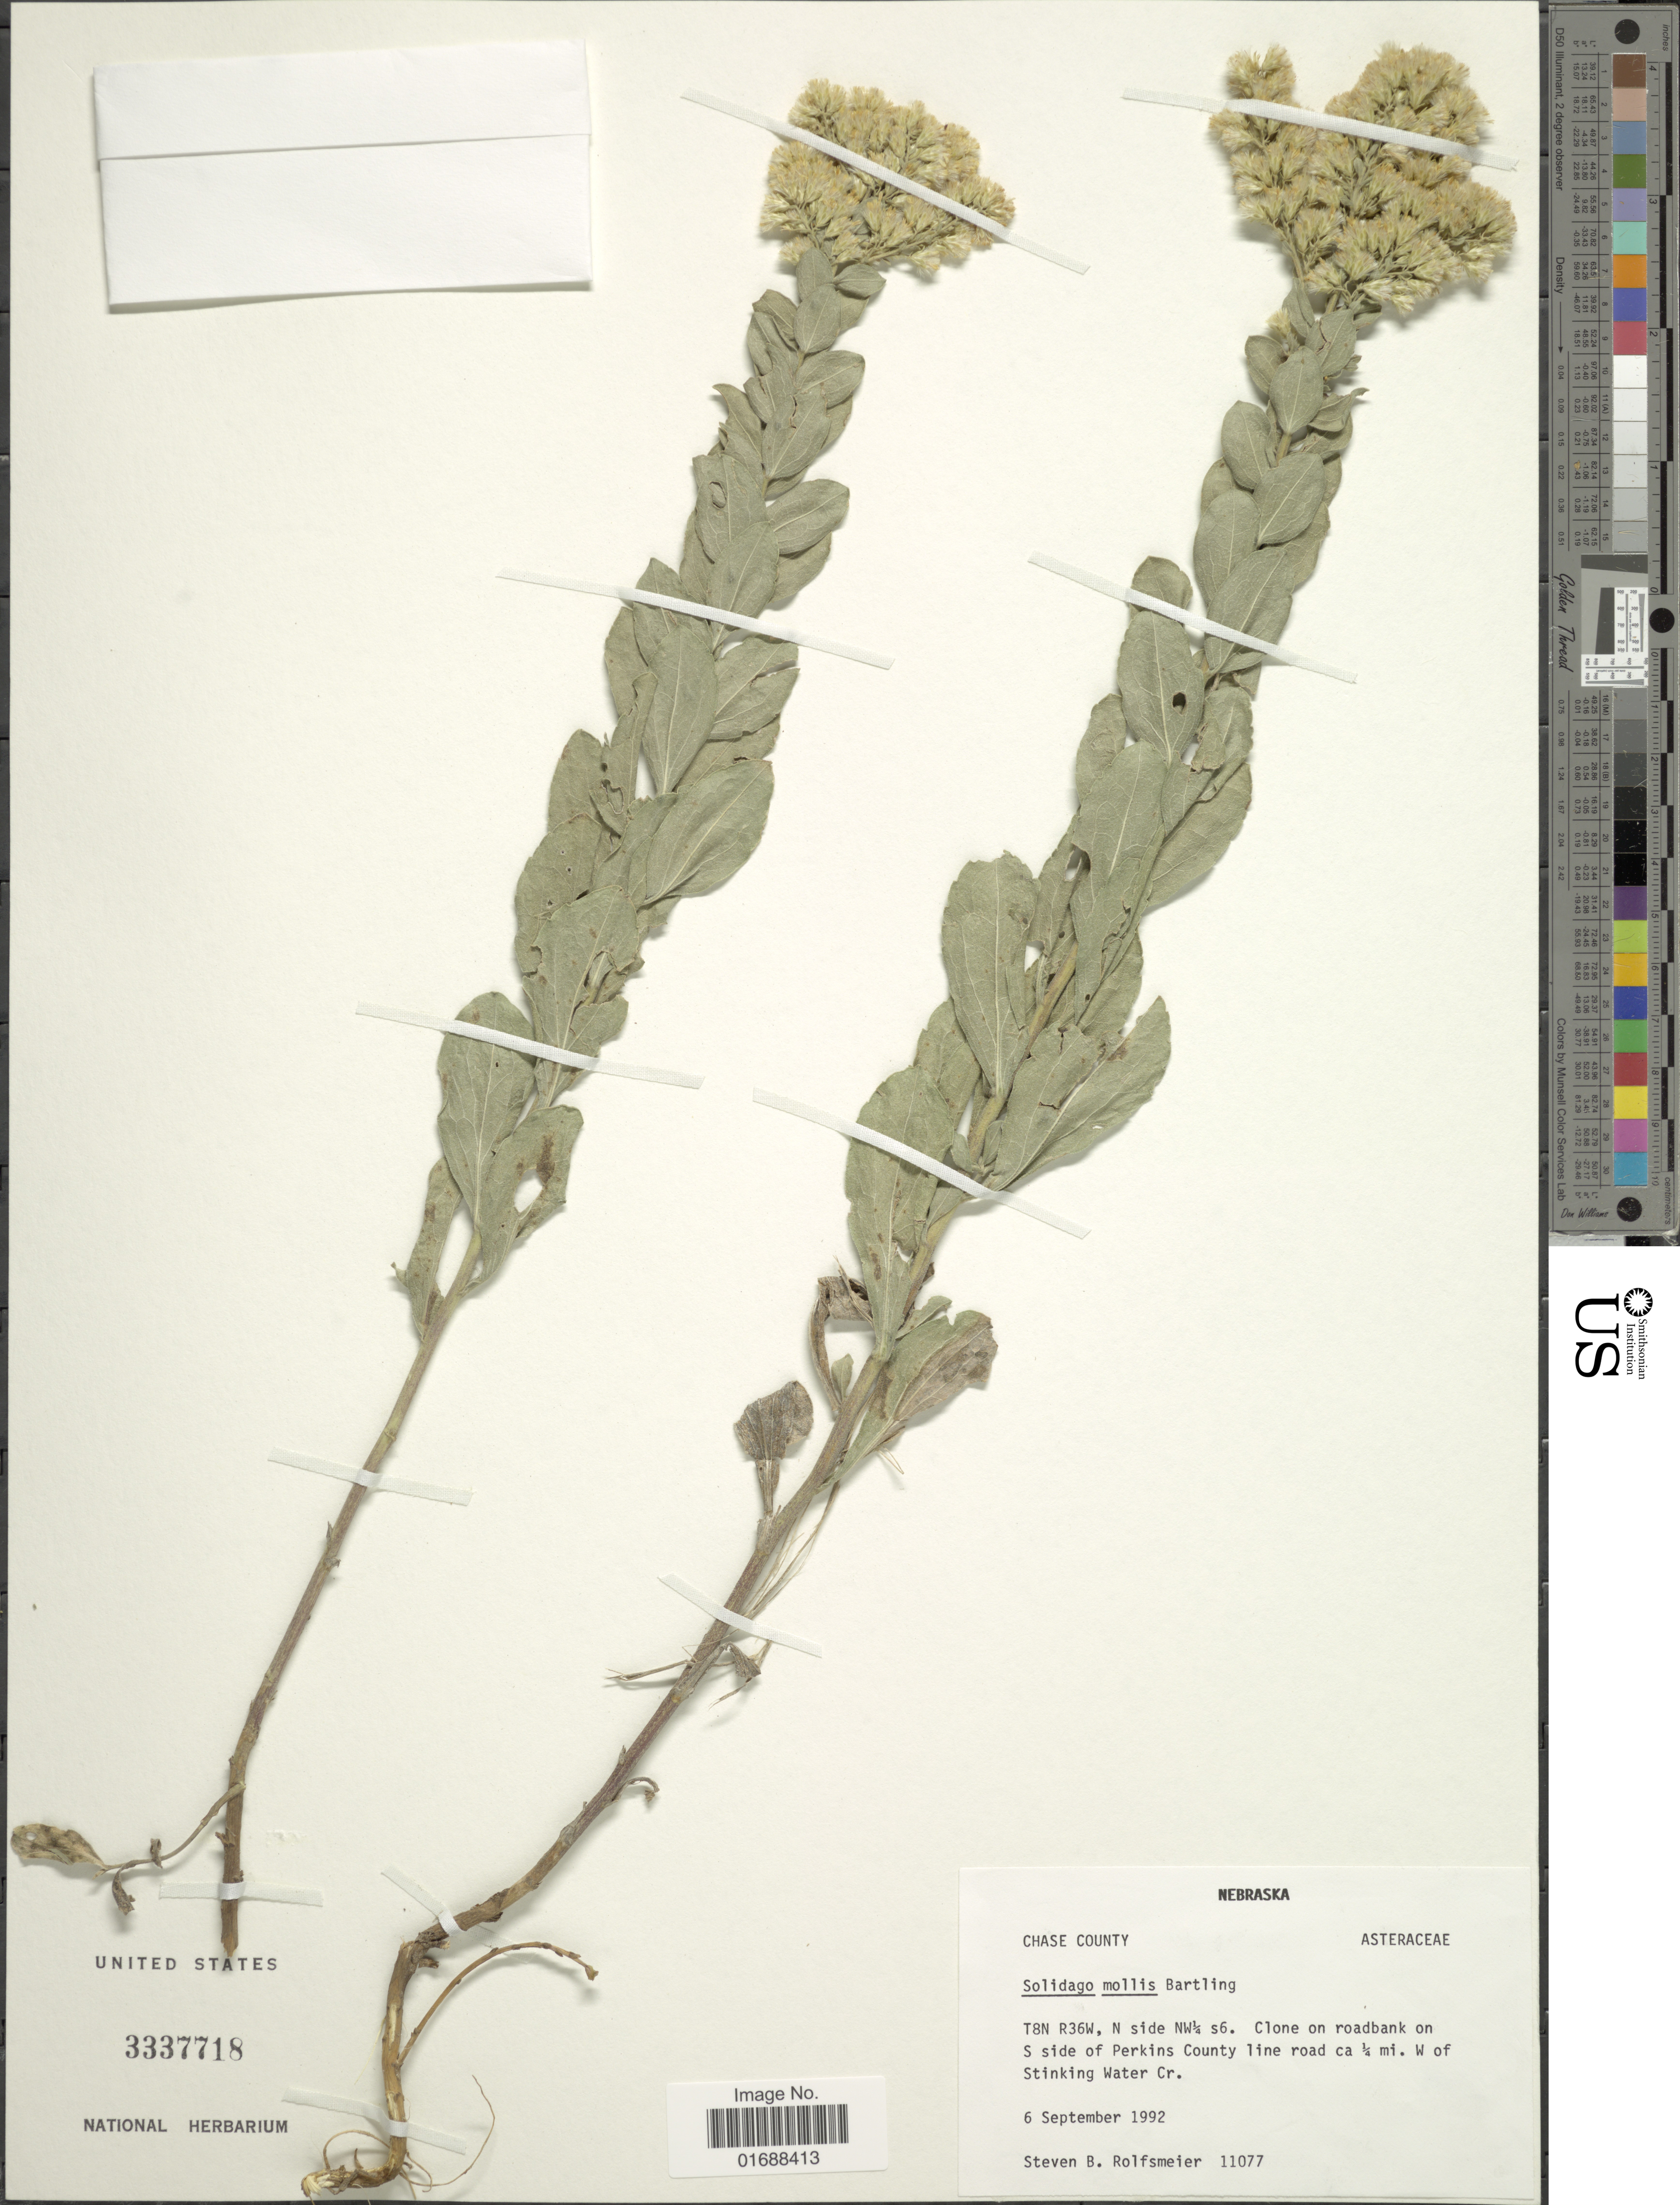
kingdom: Plantae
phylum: Tracheophyta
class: Magnoliopsida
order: Asterales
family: Asteraceae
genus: Solidago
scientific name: Solidago mollis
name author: Bartl.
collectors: S. Rolfsmeier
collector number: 110777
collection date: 1992-09-06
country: United States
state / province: Nebraska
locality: Nebraska, T8N R36W, N side NW¼ s6. on roadbank S side or Perkins County line road ca. ¼ mi. W. of Stinking Water Cr.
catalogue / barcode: US 3337718